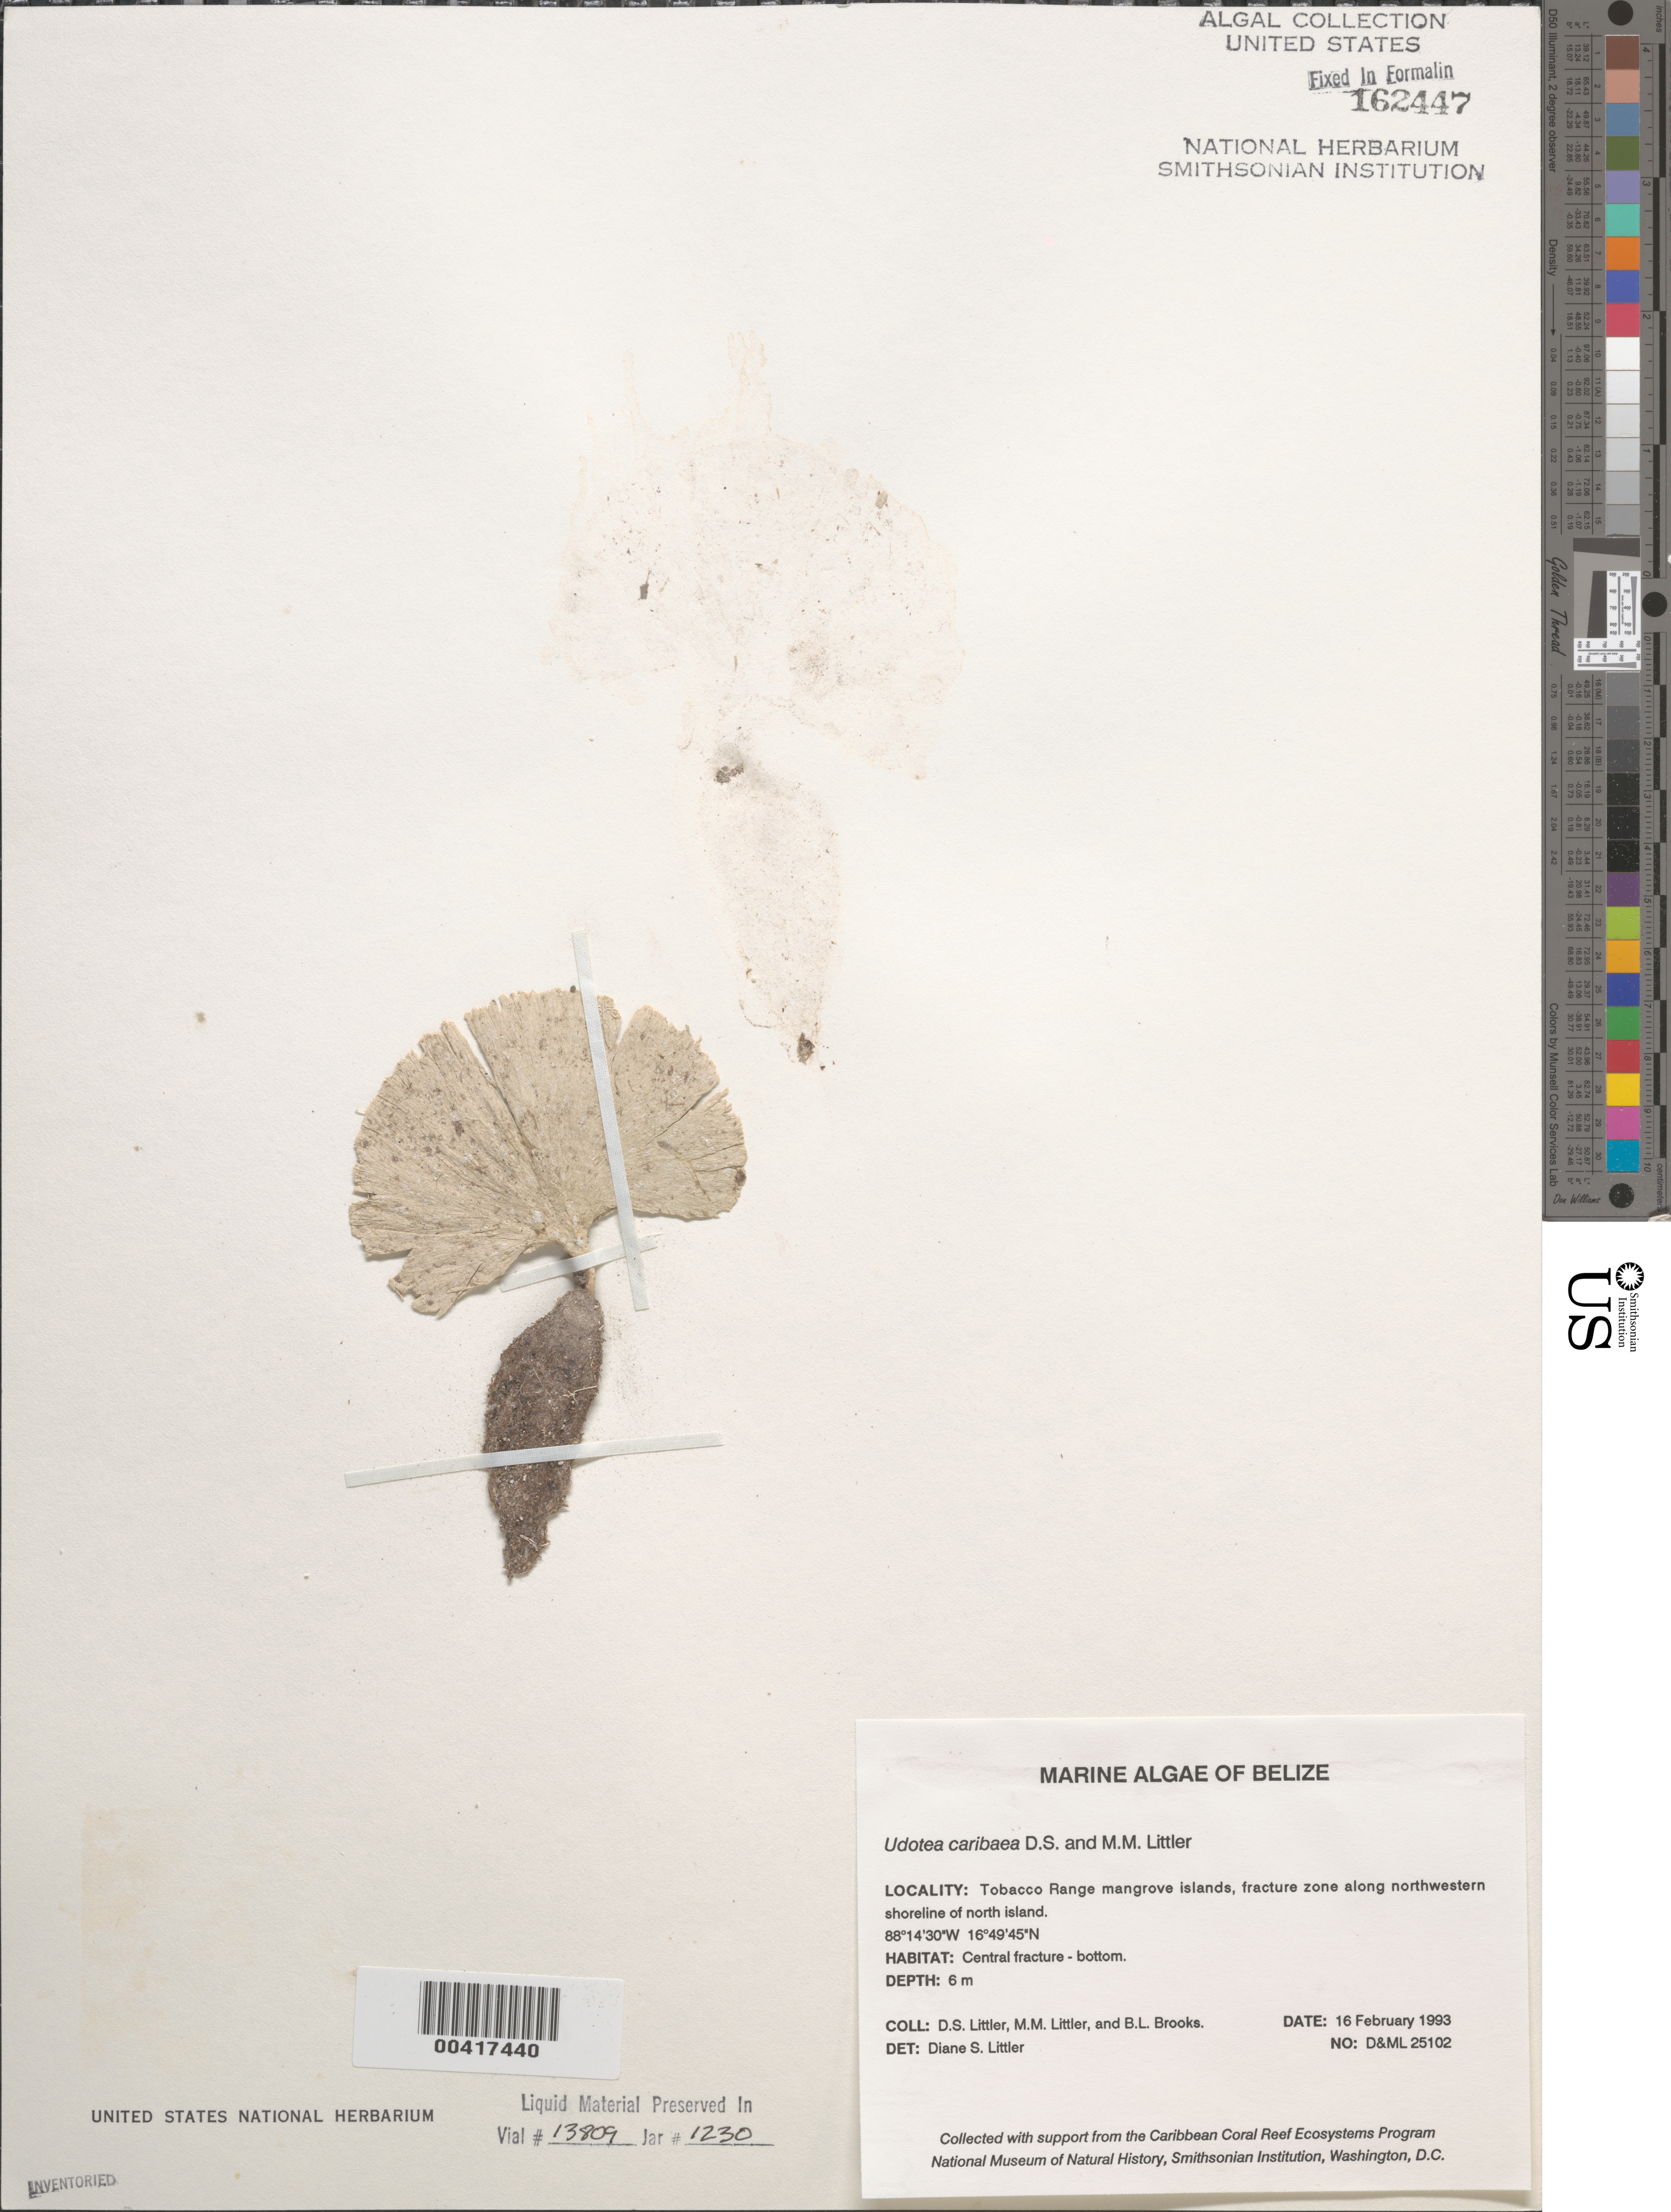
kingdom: Plantae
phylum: Chlorophyta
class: Ulvophyceae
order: Bryopsidales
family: Udoteaceae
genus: Udotea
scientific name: Udotea caribaea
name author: D.S. Littler & Littler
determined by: Littler, D. S.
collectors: D. S. Littler, M. M. Littler & B. Brooks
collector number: D&ML 25102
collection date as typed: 16 Feb 1993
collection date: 1993-02-16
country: Belize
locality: Tobacco Range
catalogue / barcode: US 162447